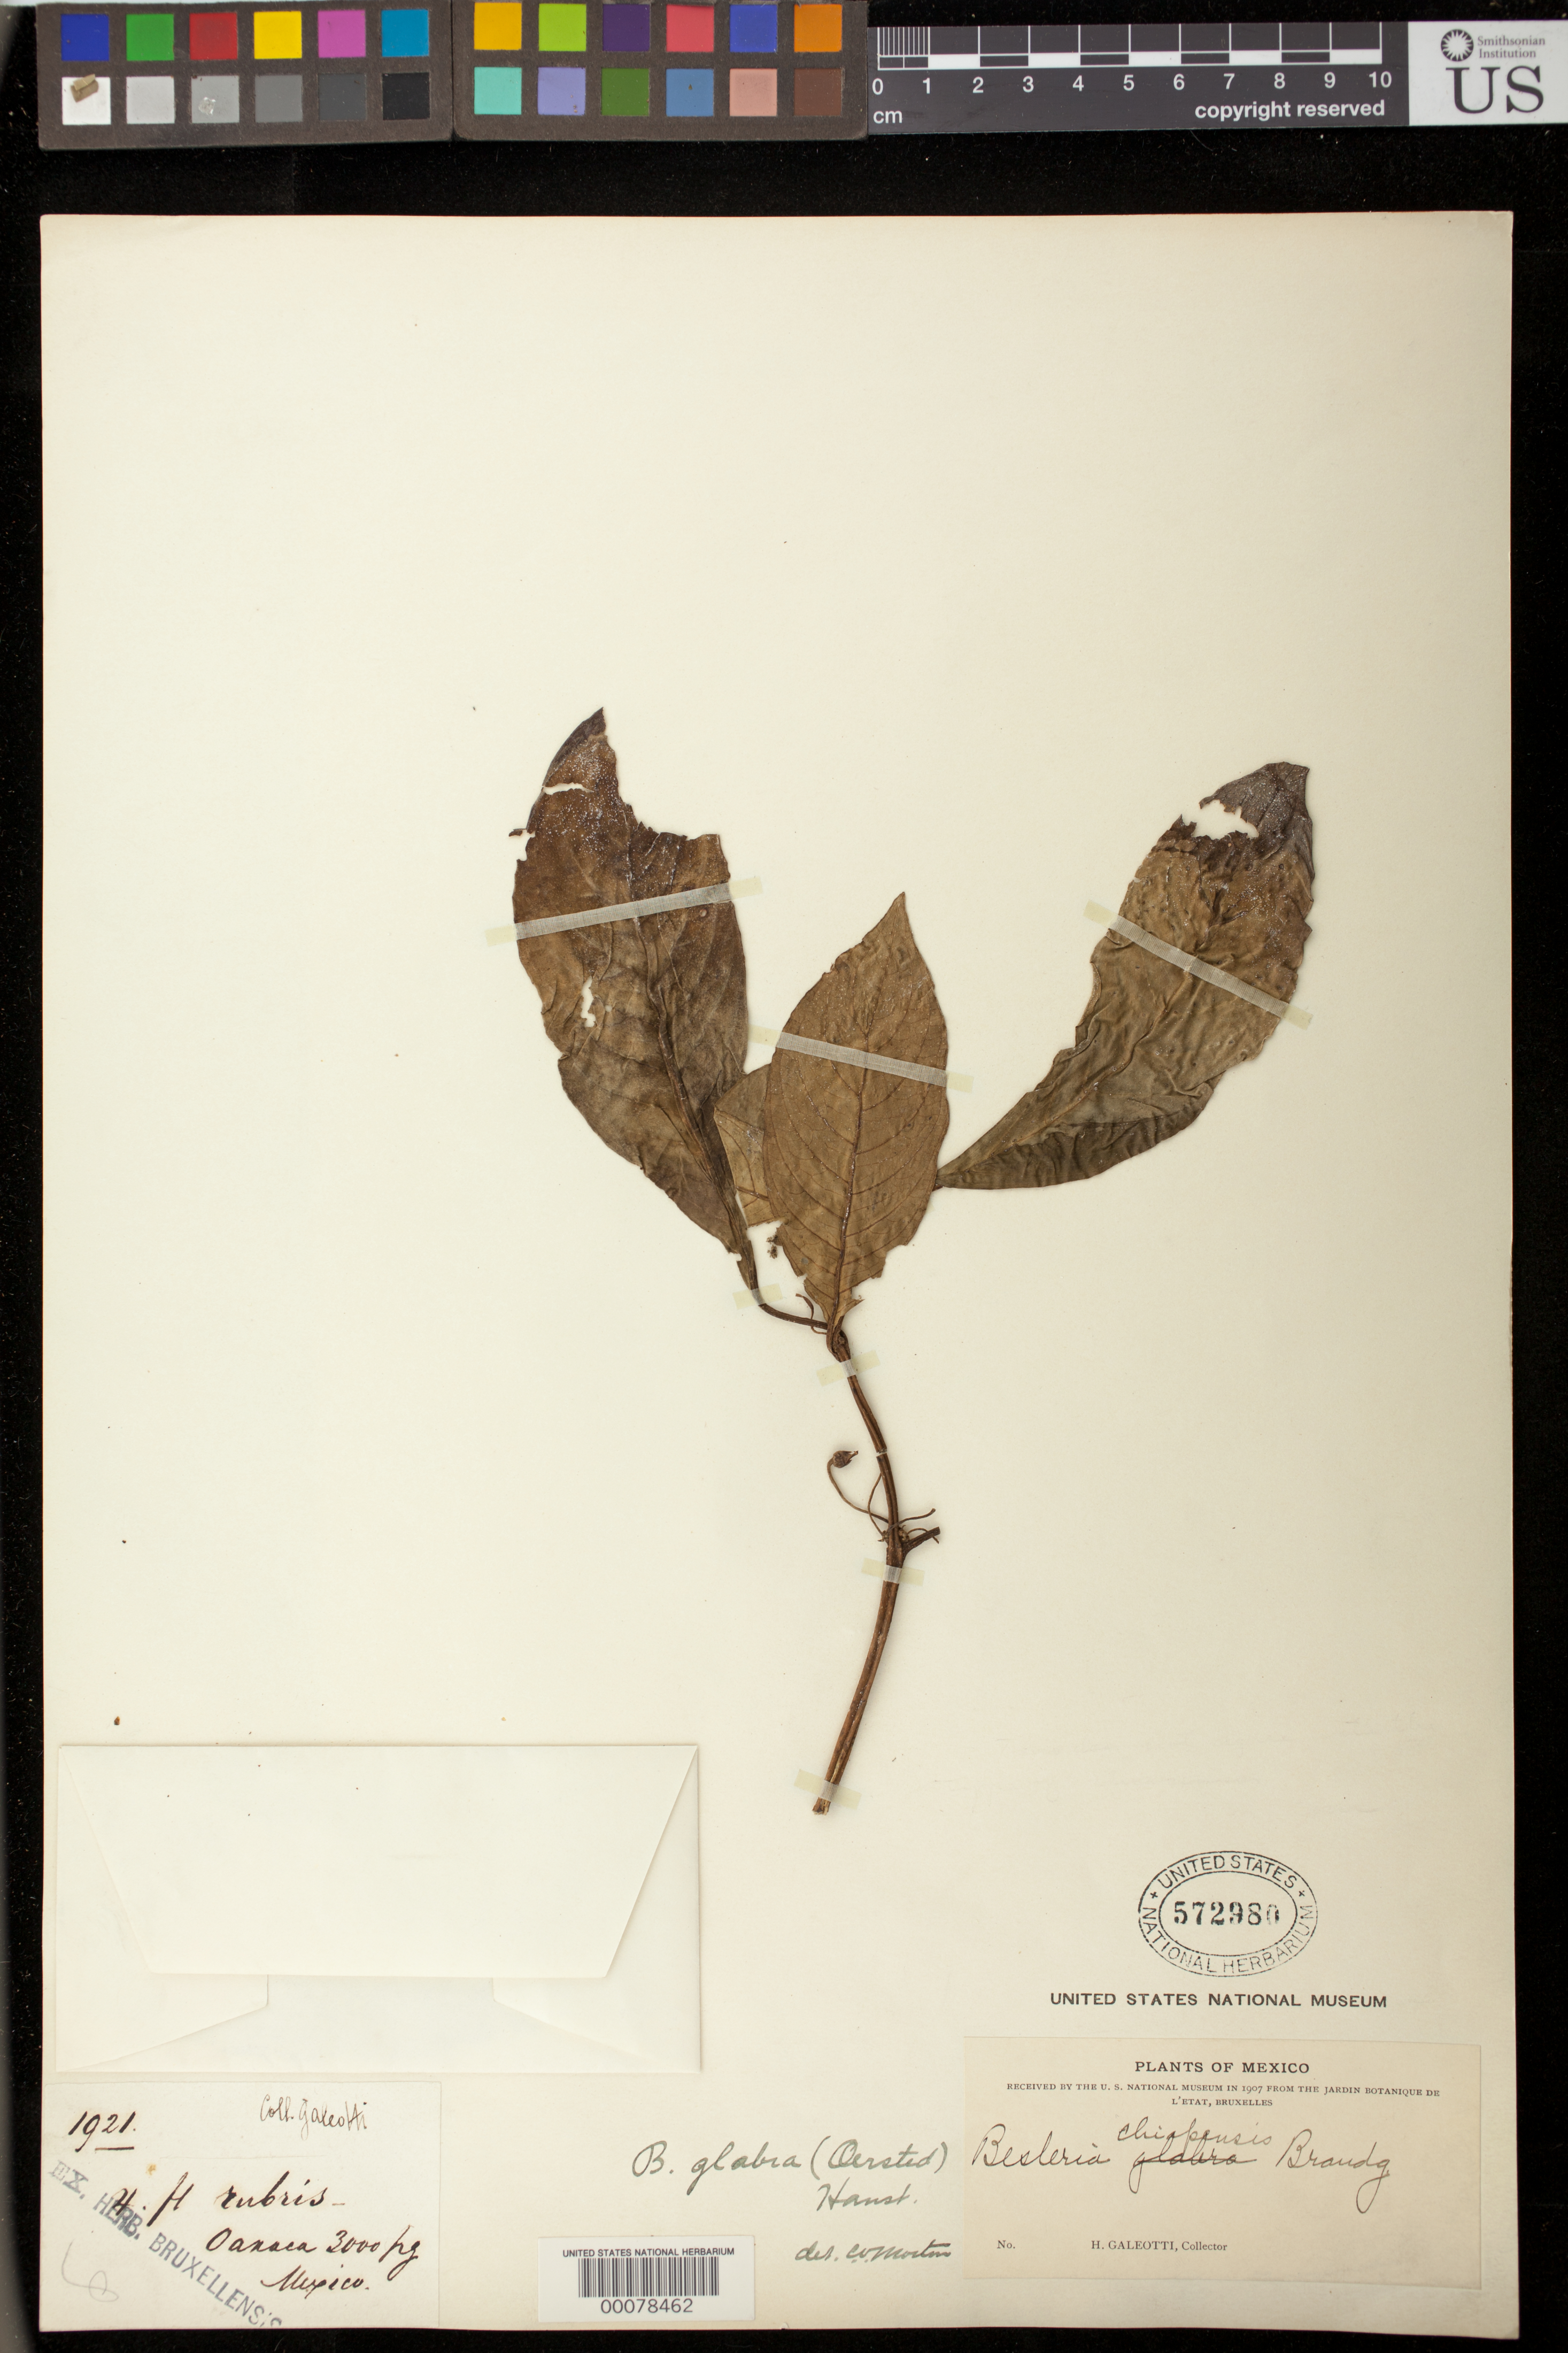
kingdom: Plantae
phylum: Tracheophyta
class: Magnoliopsida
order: Lamiales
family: Gesneriaceae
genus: Besleria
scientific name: Besleria glabra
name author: (Oerst.) Hanst.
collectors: H. G. Galeotti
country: Mexico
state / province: Oaxaca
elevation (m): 914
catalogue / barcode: US 572980